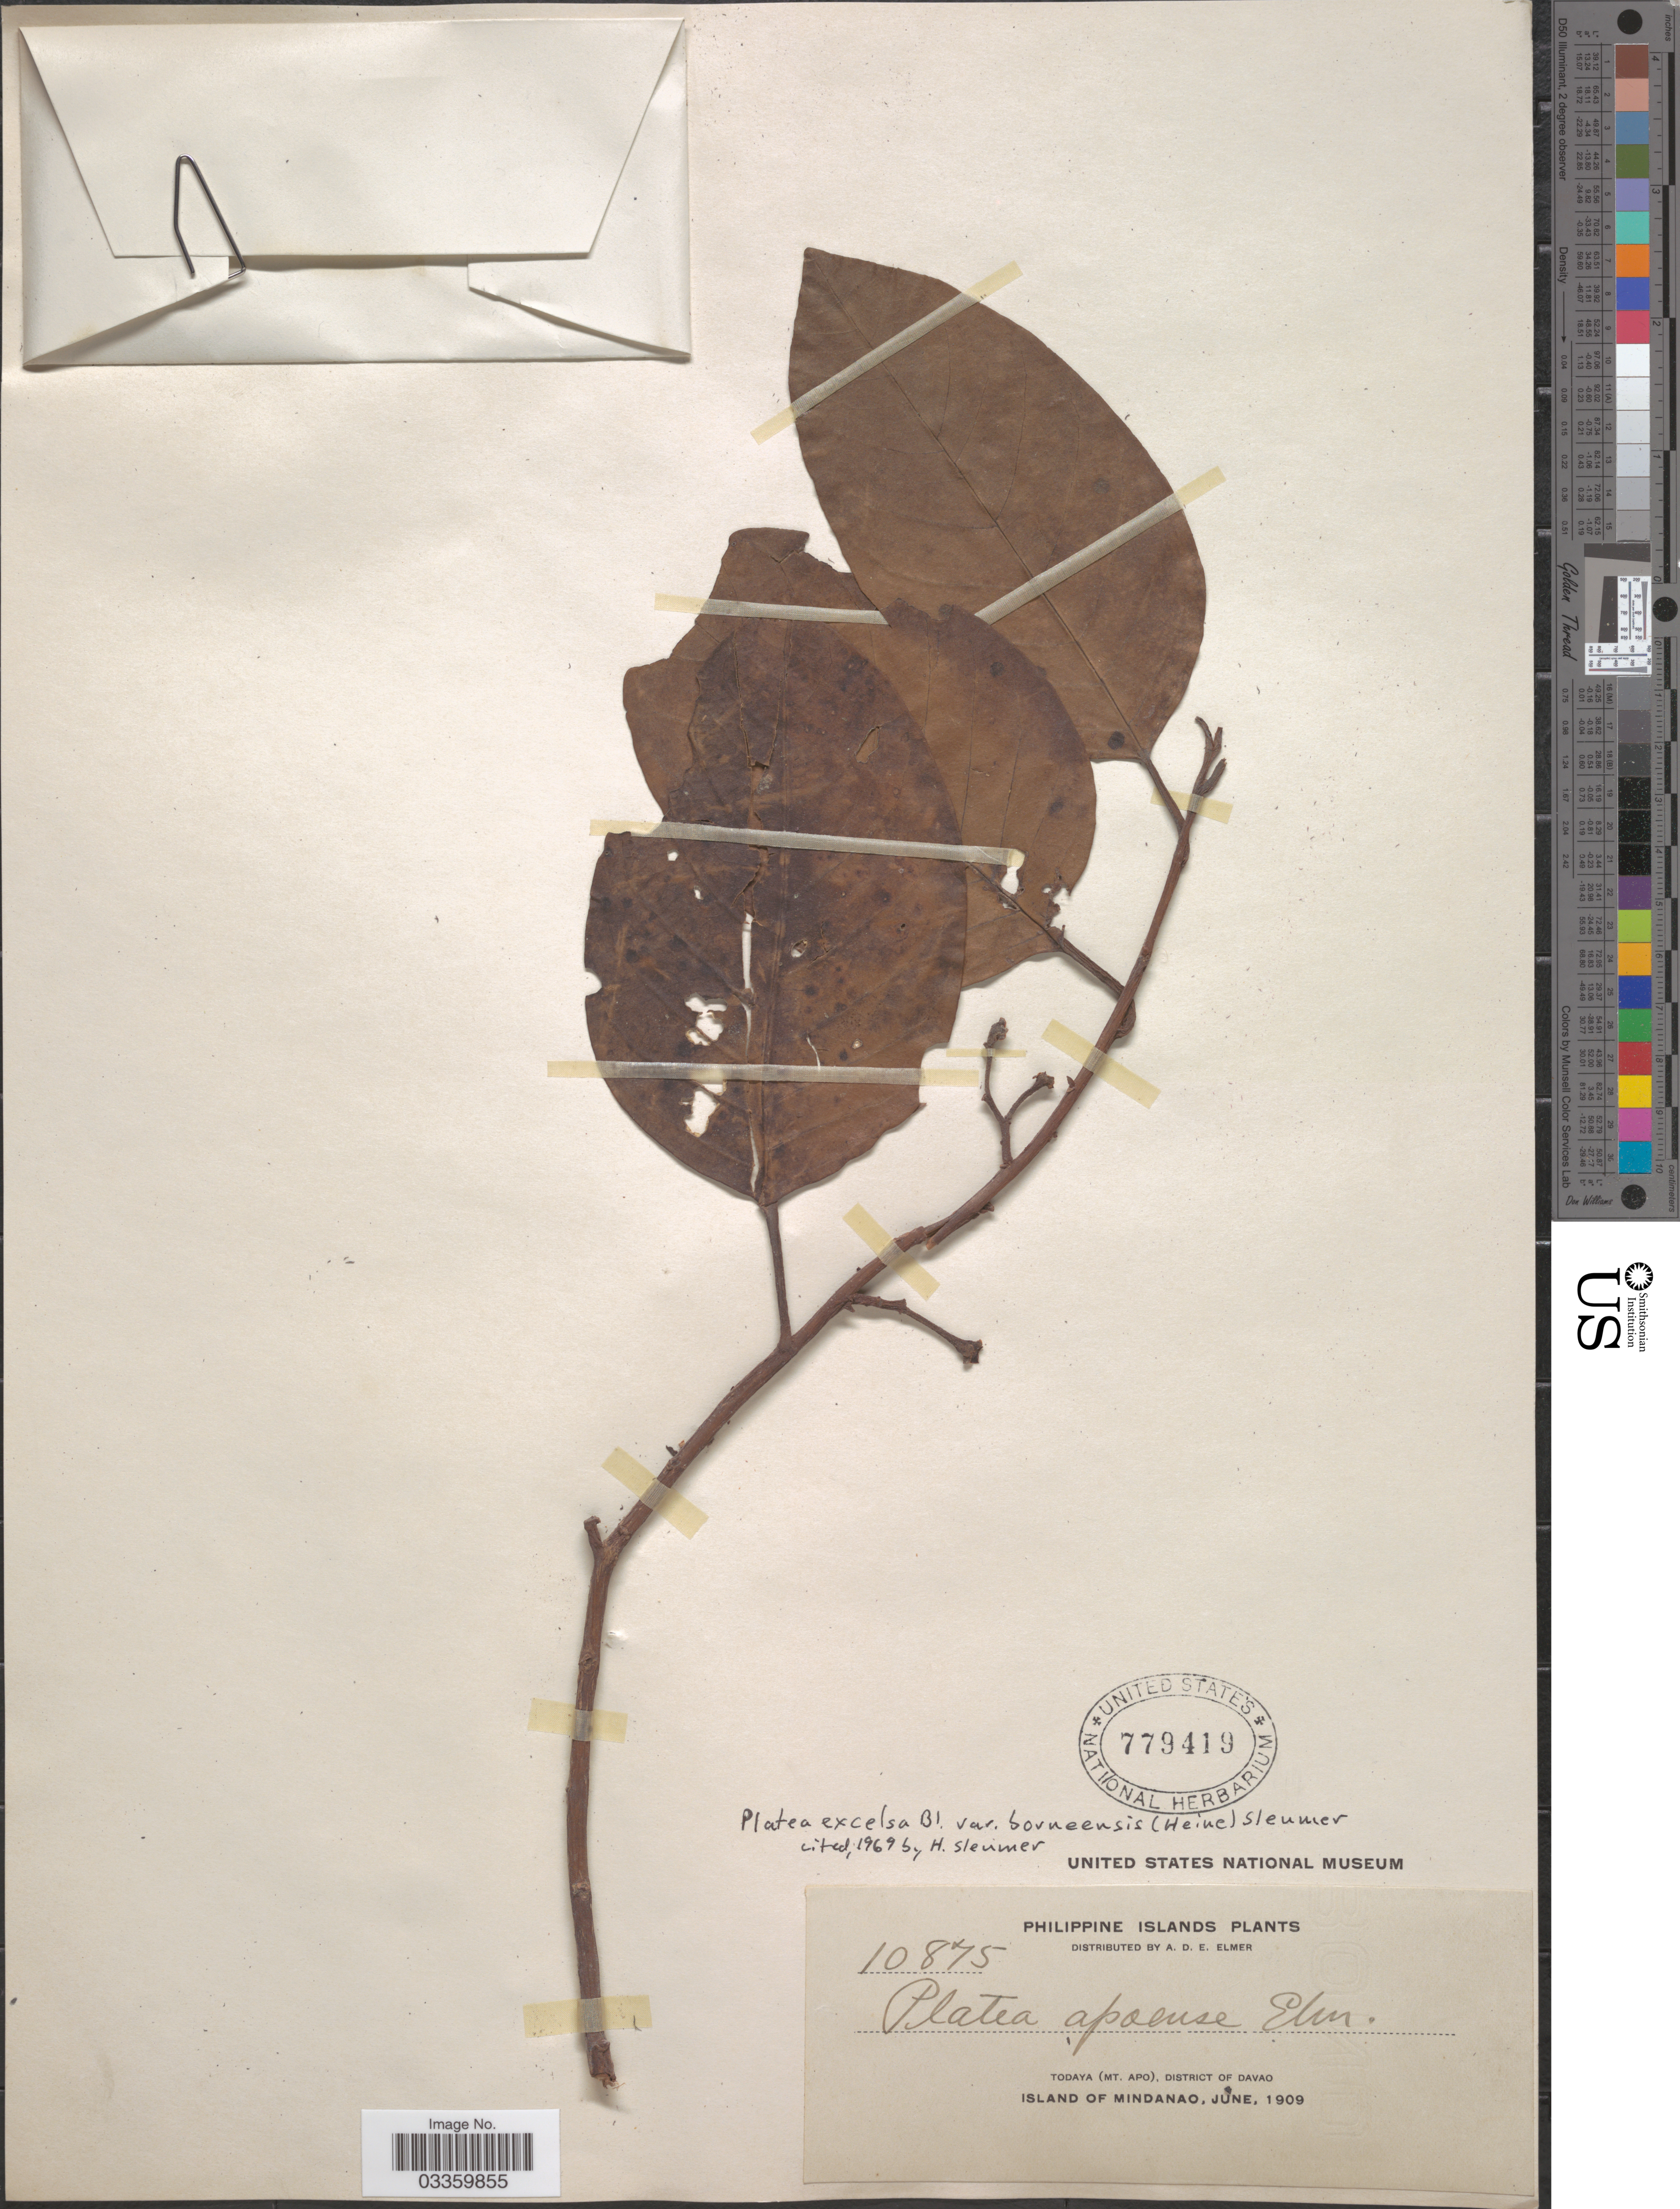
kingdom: Plantae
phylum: Tracheophyta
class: Magnoliopsida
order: Metteniusales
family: Metteniusaceae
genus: Platea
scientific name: Platea excelsa var. borneensia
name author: (Blume) Sleumer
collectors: A. D. E. Elmer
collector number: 10875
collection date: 1909-06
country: Philippines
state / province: Davao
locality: Philippine Islands. Todaya (Mt. Apo), district of Davao. Island of Mindanao.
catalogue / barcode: US 779419